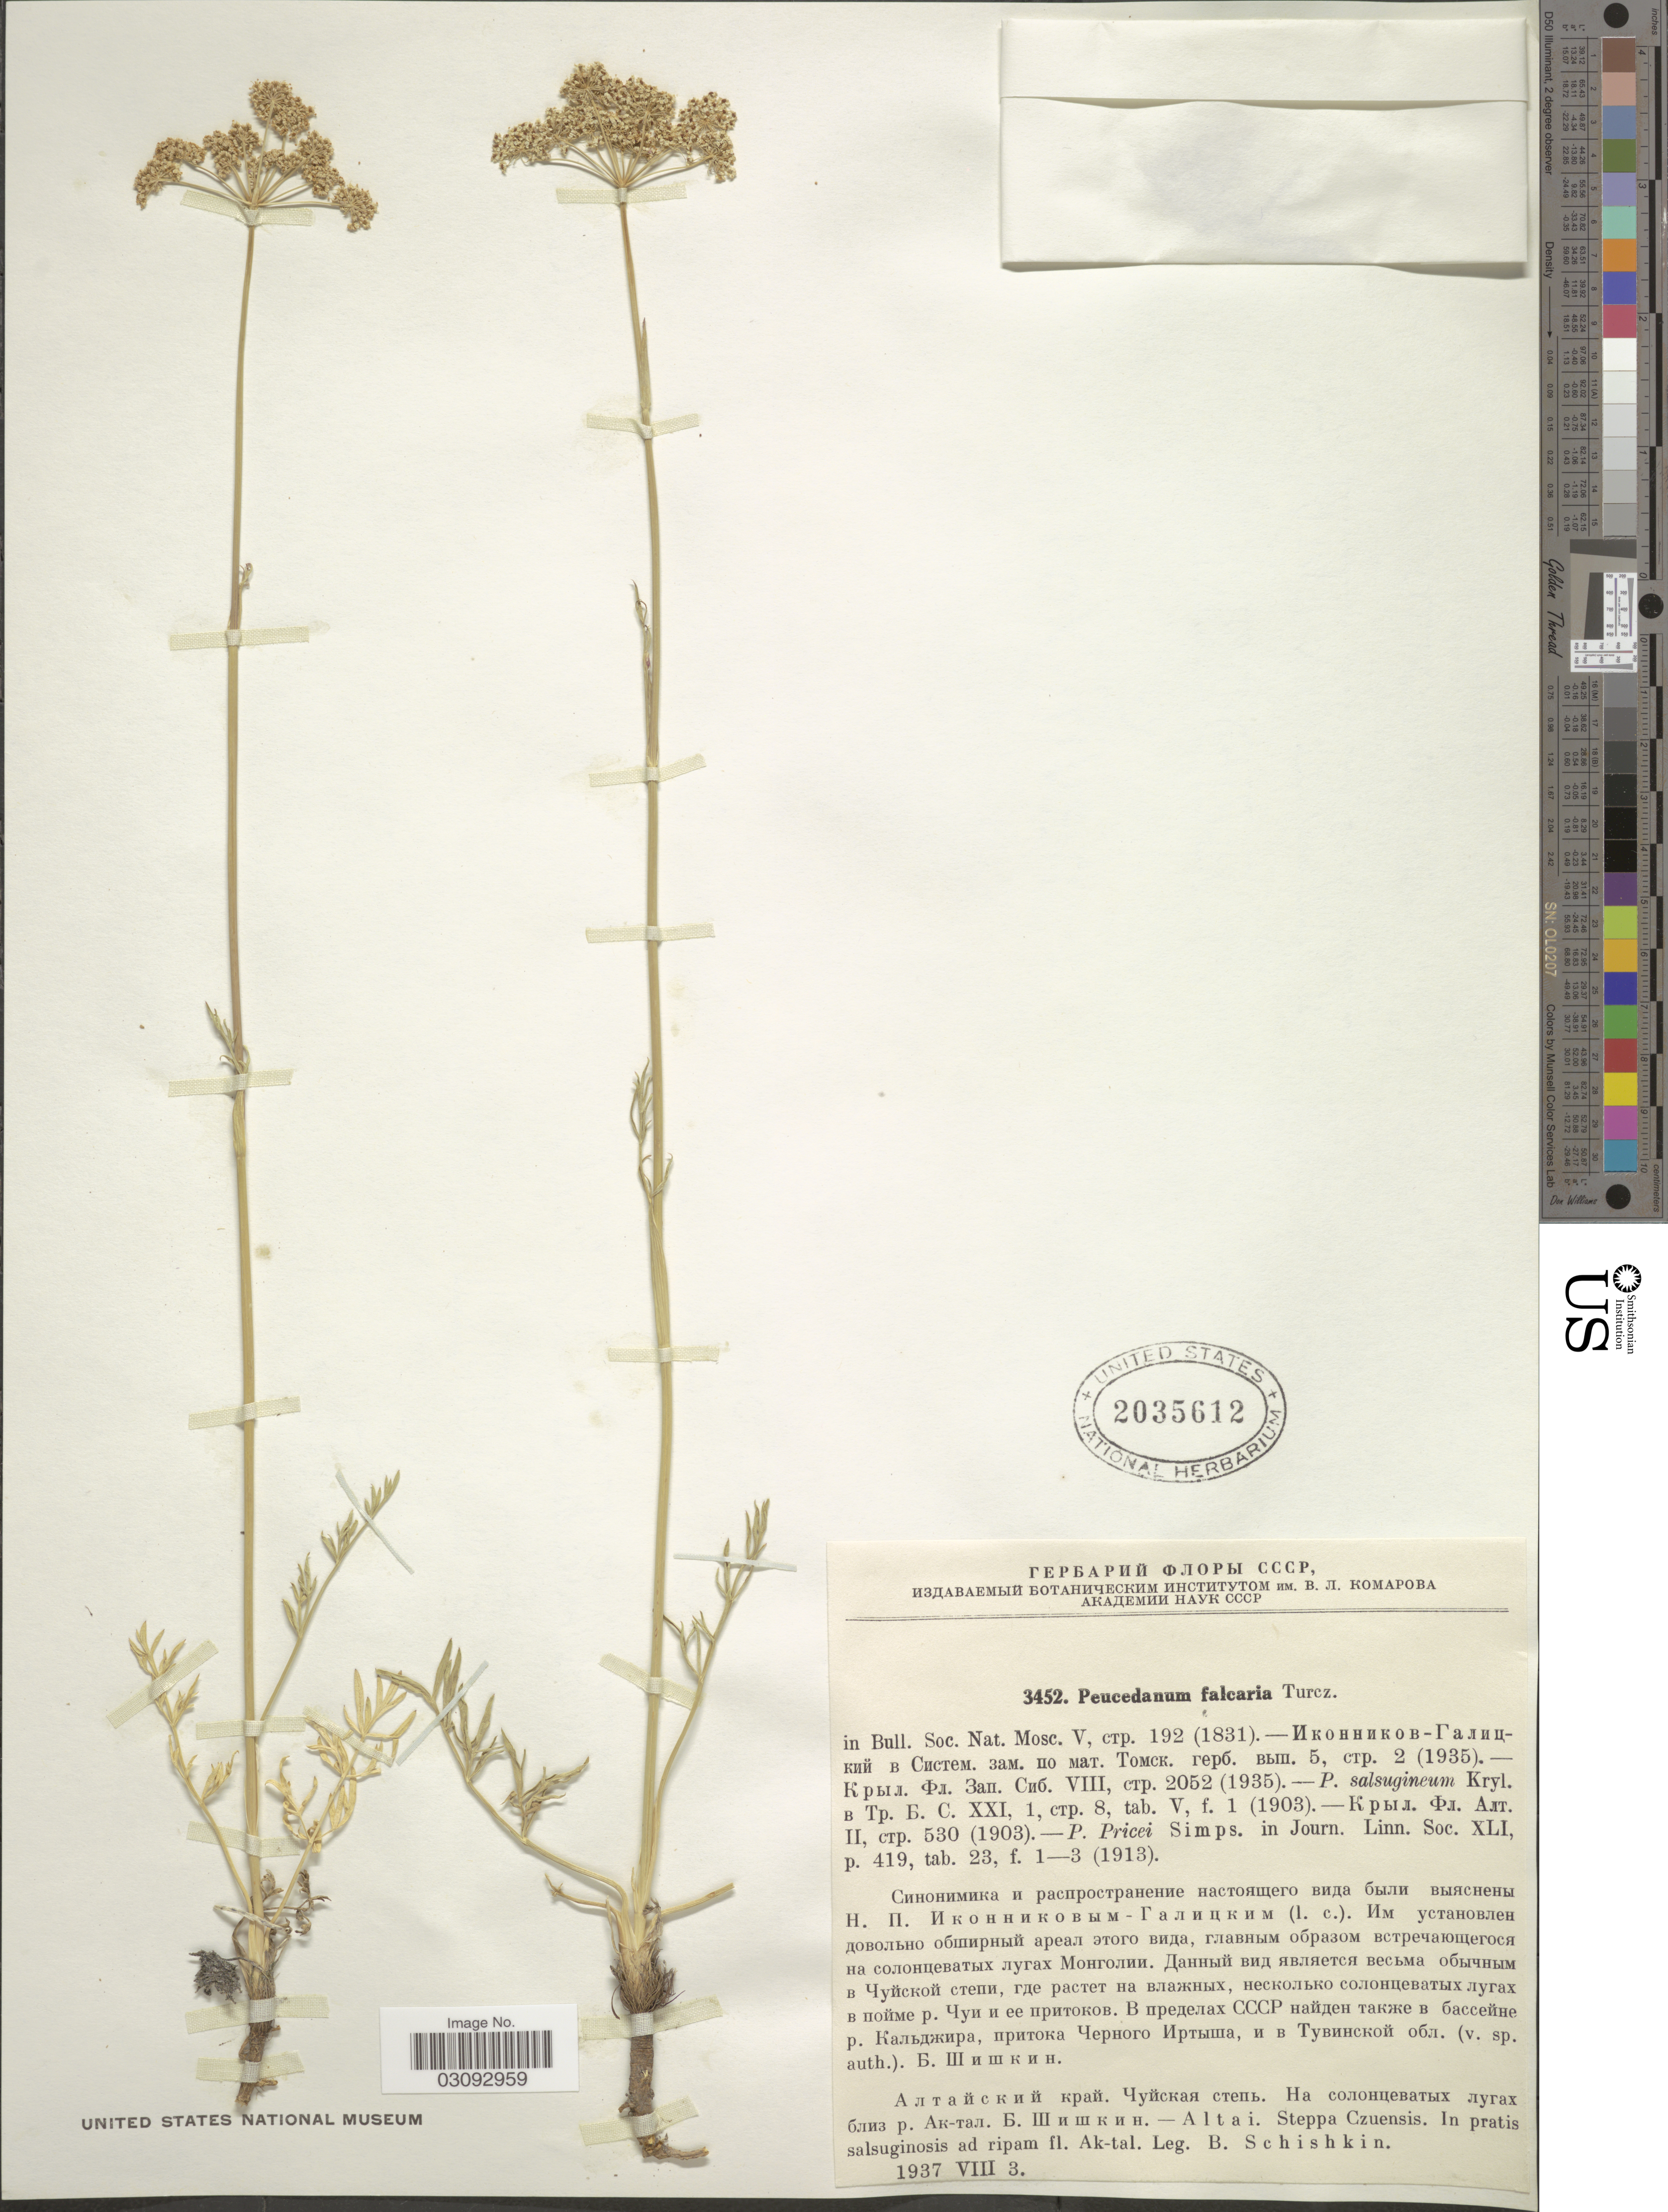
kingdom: Plantae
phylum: Tracheophyta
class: Magnoliopsida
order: Apiales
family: Apiaceae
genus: Peucedanum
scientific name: Peucedanum falcaria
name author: Turcz.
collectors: B. Schischkin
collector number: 3452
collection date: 1937-08-03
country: Russian Federation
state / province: Altai Republic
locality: Altai, Steppa Czuensis, In pratis salsuginosis ad ripam fl. Ak-tal.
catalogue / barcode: US 2035612